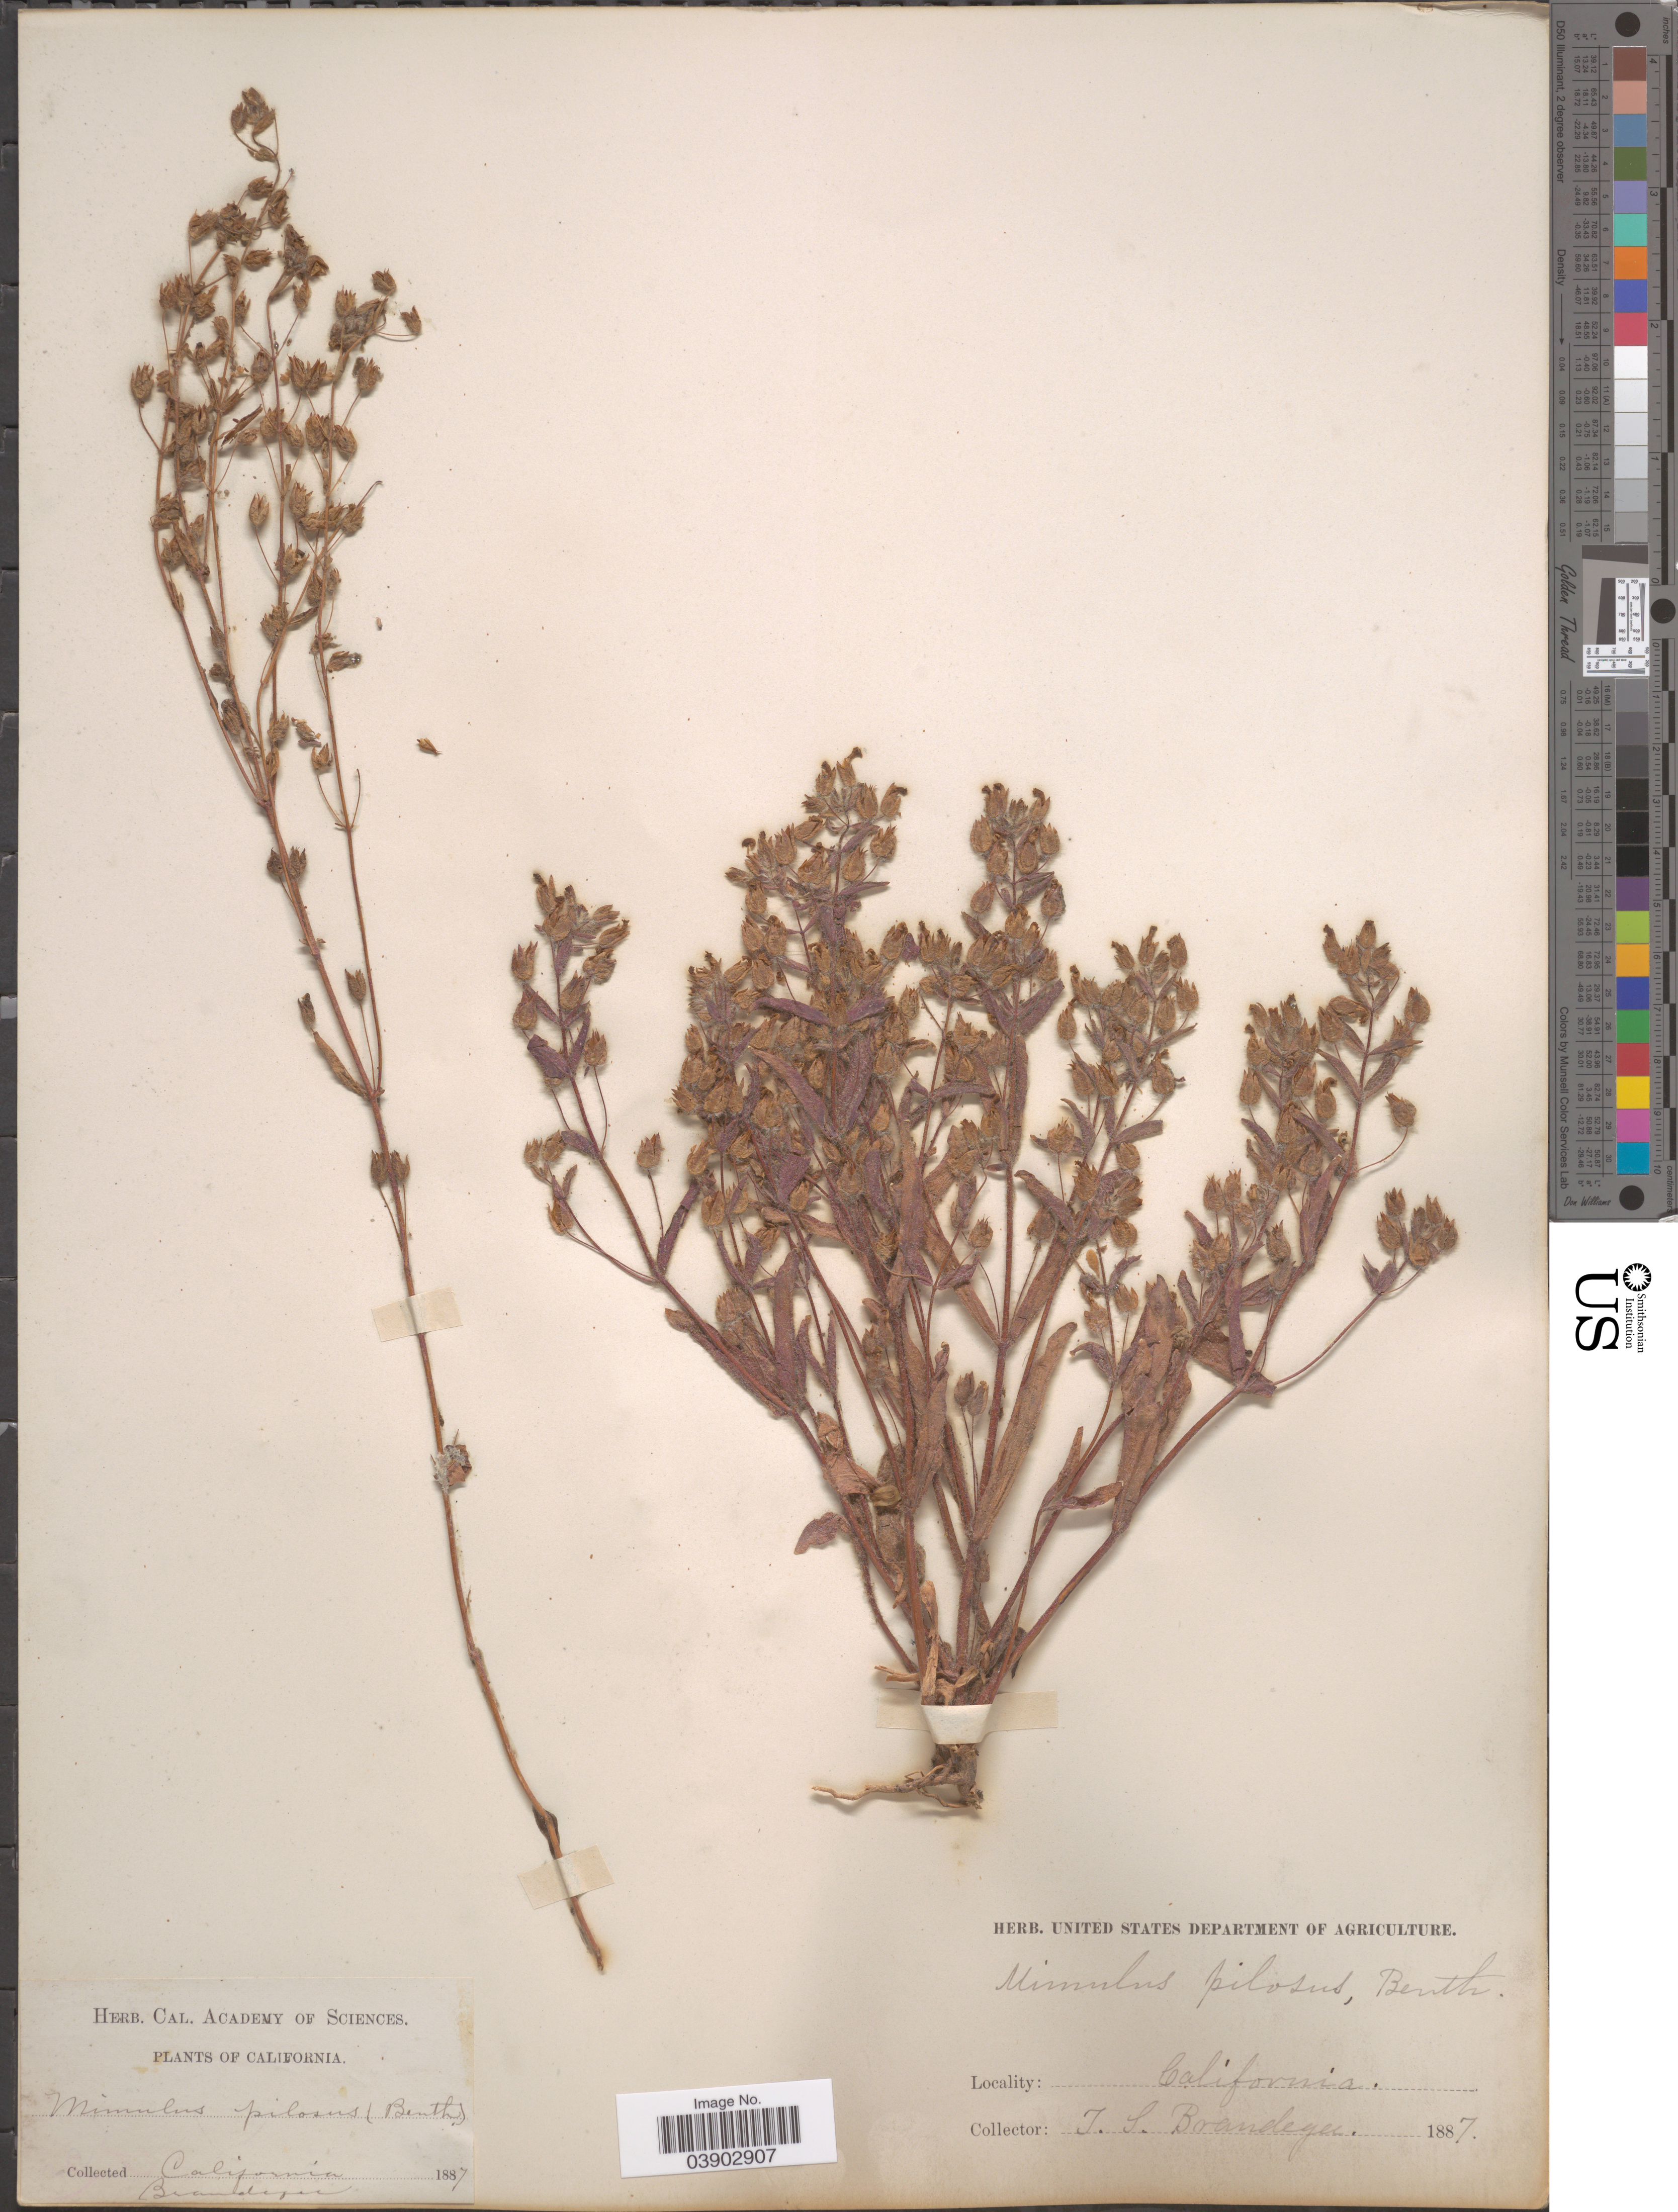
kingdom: Plantae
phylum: Tracheophyta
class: Magnoliopsida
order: Lamiales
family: Phrymaceae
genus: Mimetanthe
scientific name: Mimetanthe pilosa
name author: (Benth.) Greene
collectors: J. S. Brandegee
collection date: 1887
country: United States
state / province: California